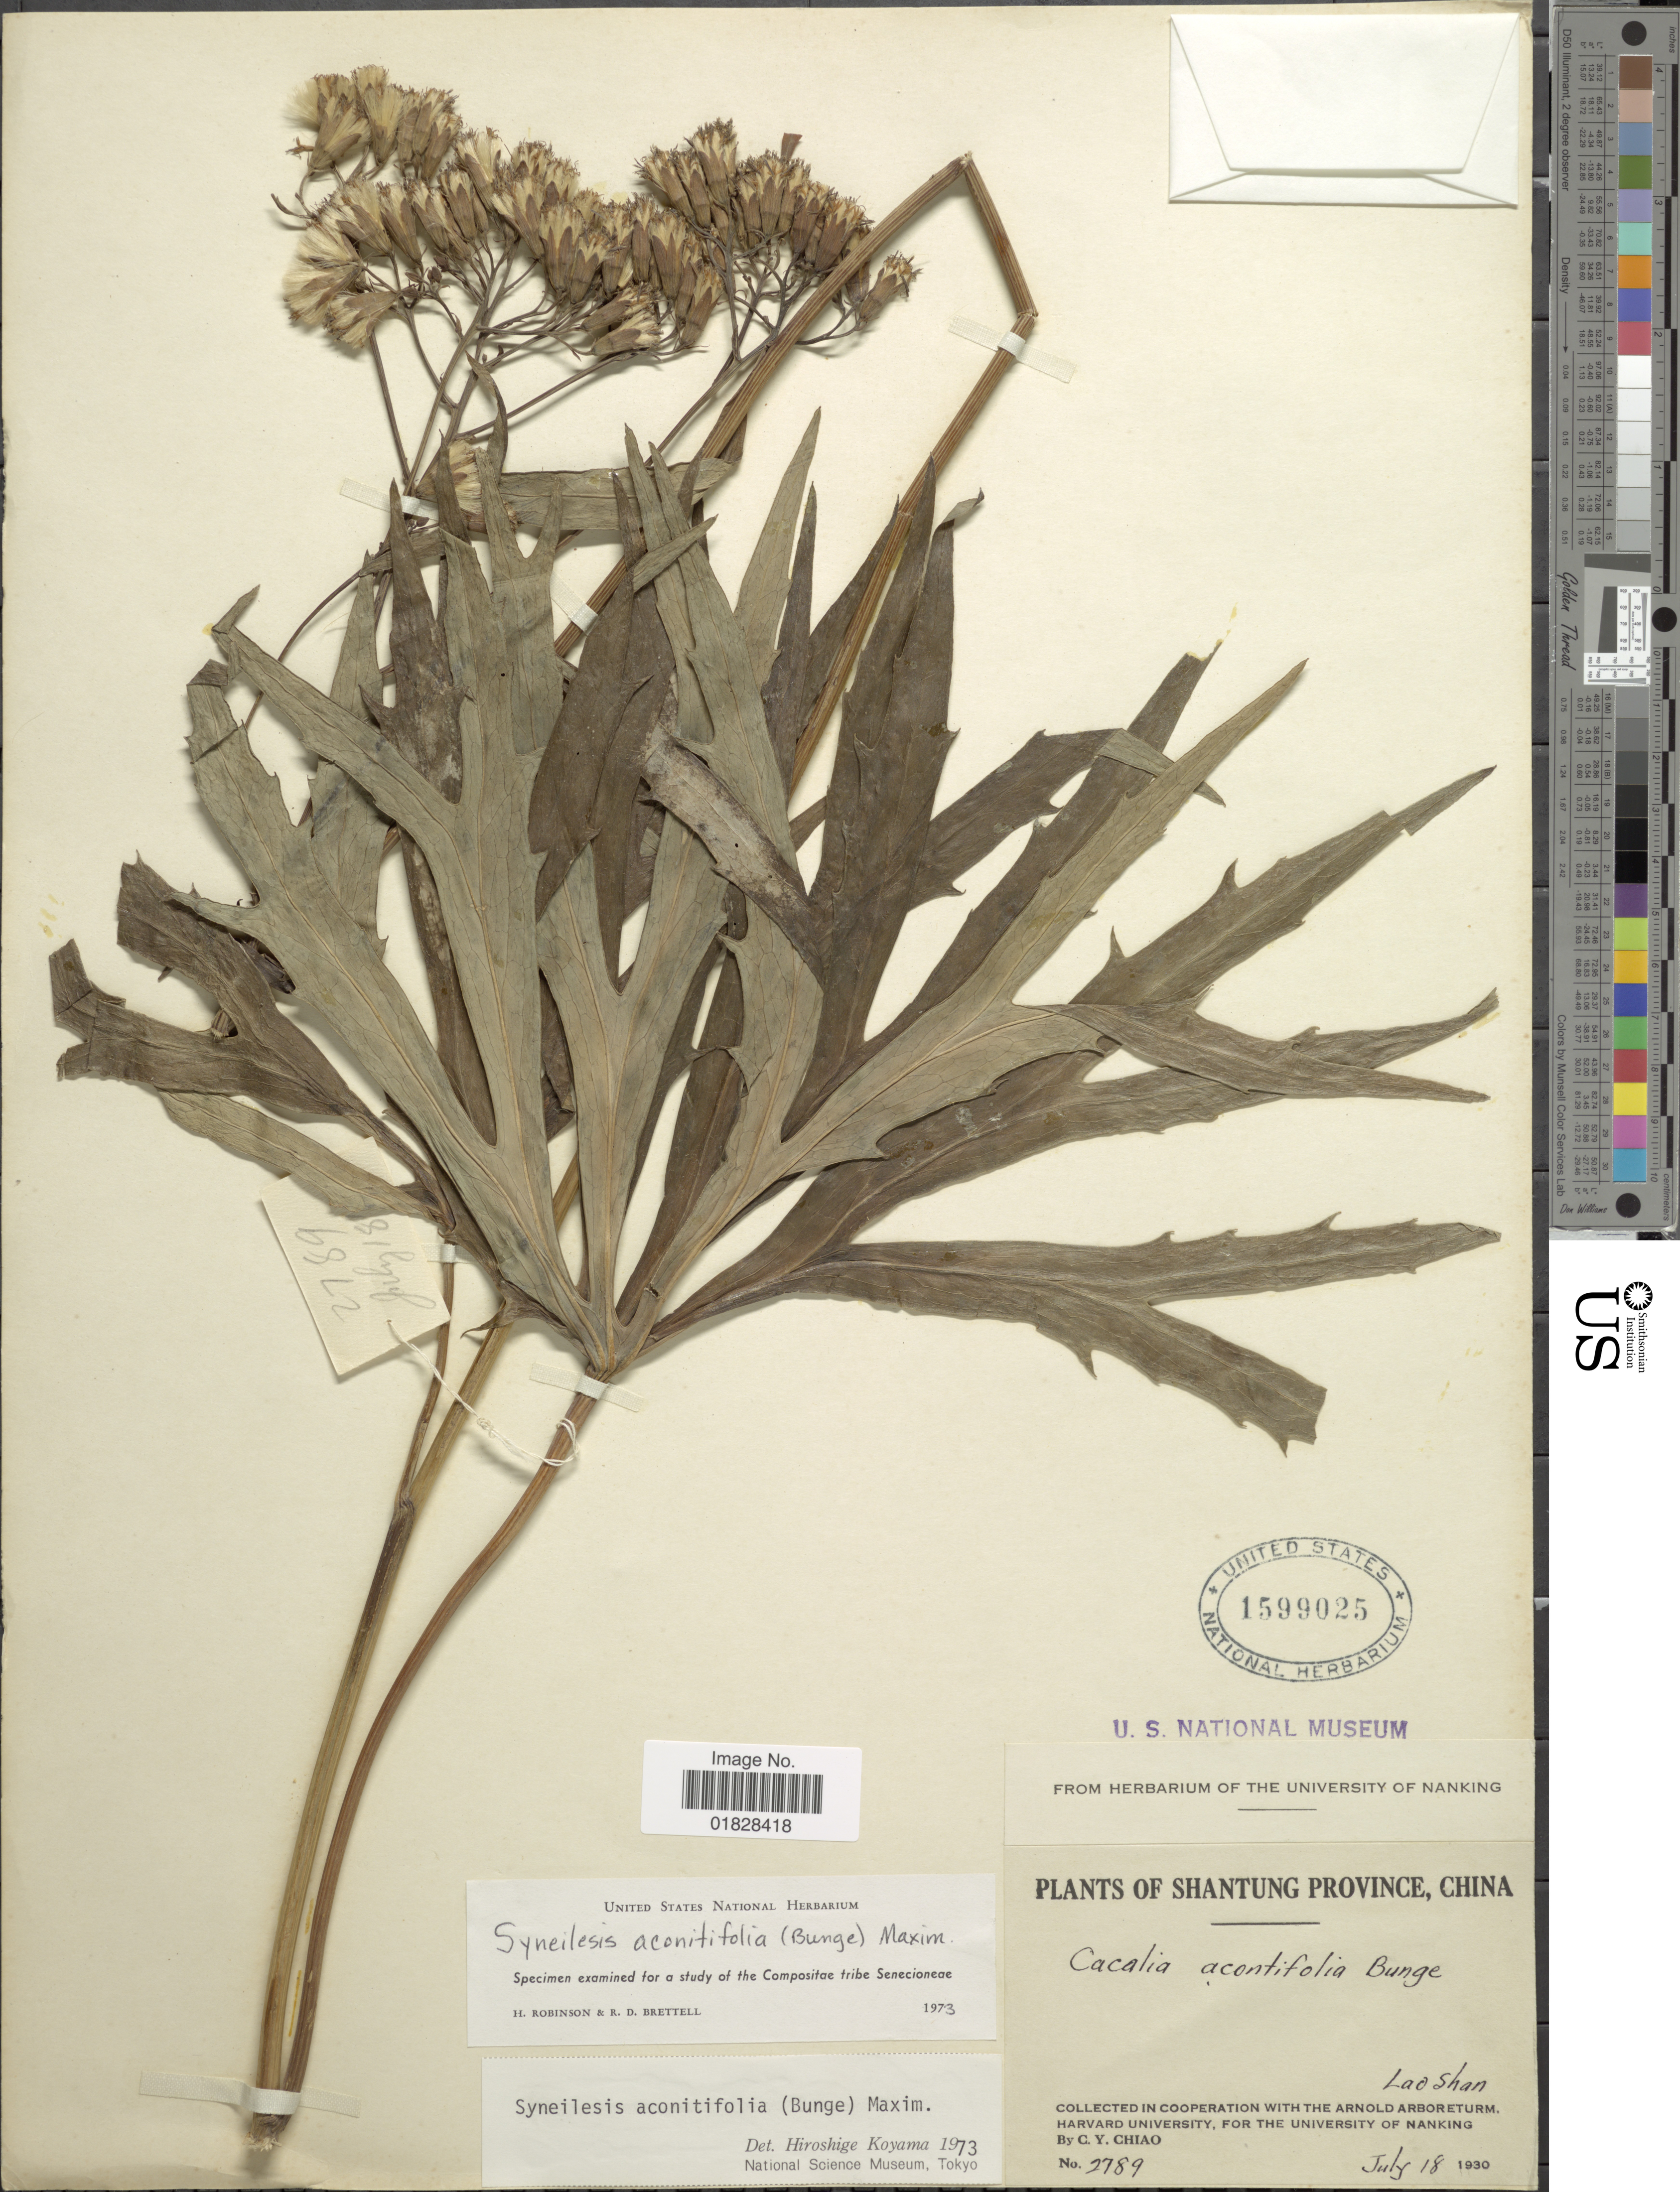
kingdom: Plantae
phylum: Tracheophyta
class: Magnoliopsida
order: Asterales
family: Asteraceae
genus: Syneilesis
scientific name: Syneilesis aconitifolia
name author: (Bunge) Maximowicz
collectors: C. Y. Chiao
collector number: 2789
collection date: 1930-07-18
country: China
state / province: Shandong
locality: Shantung Province, China. Lao Shan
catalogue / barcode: US 1599025